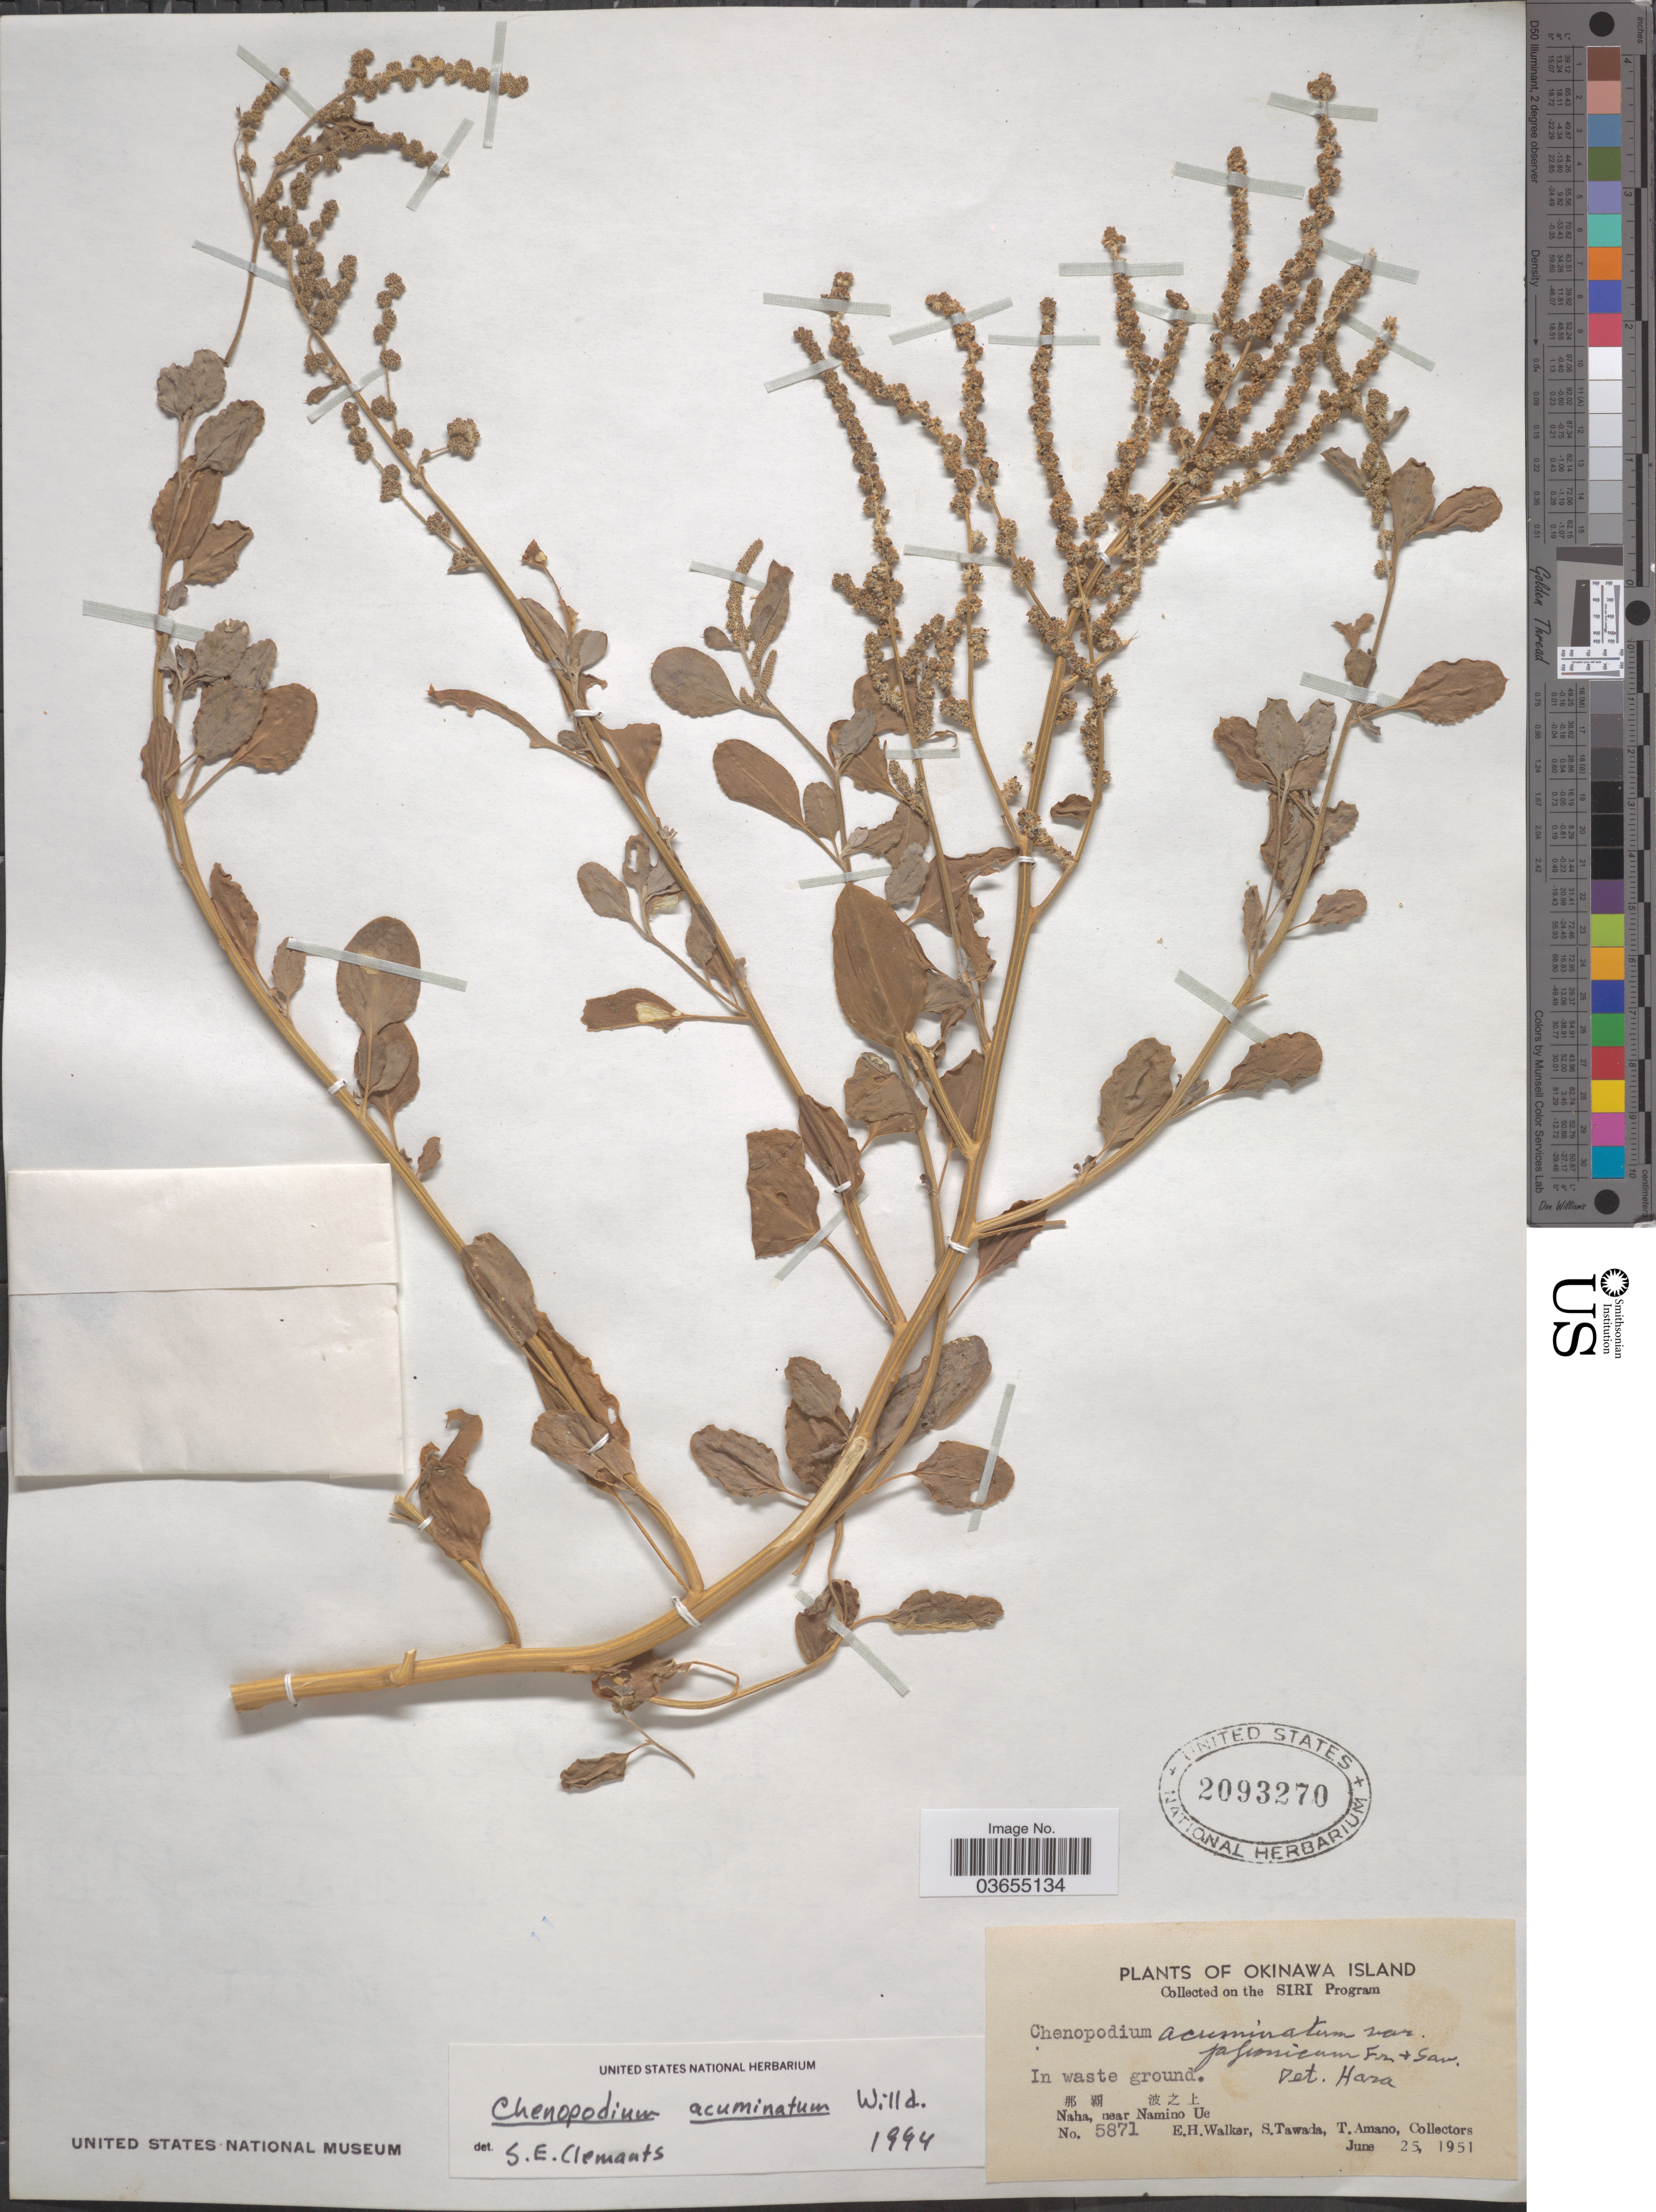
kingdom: Plantae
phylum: Tracheophyta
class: Magnoliopsida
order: Caryophyllales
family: Amaranthaceae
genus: Chenopodium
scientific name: Chenopodium acuminatum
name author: Willd.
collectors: E. H. Walker, S. Tawada & T. Amano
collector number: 5871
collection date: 1951-06-25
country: Japan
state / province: Okinawa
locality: Naha, near Namino Ue. Okinawa Island.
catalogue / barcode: US 2093270